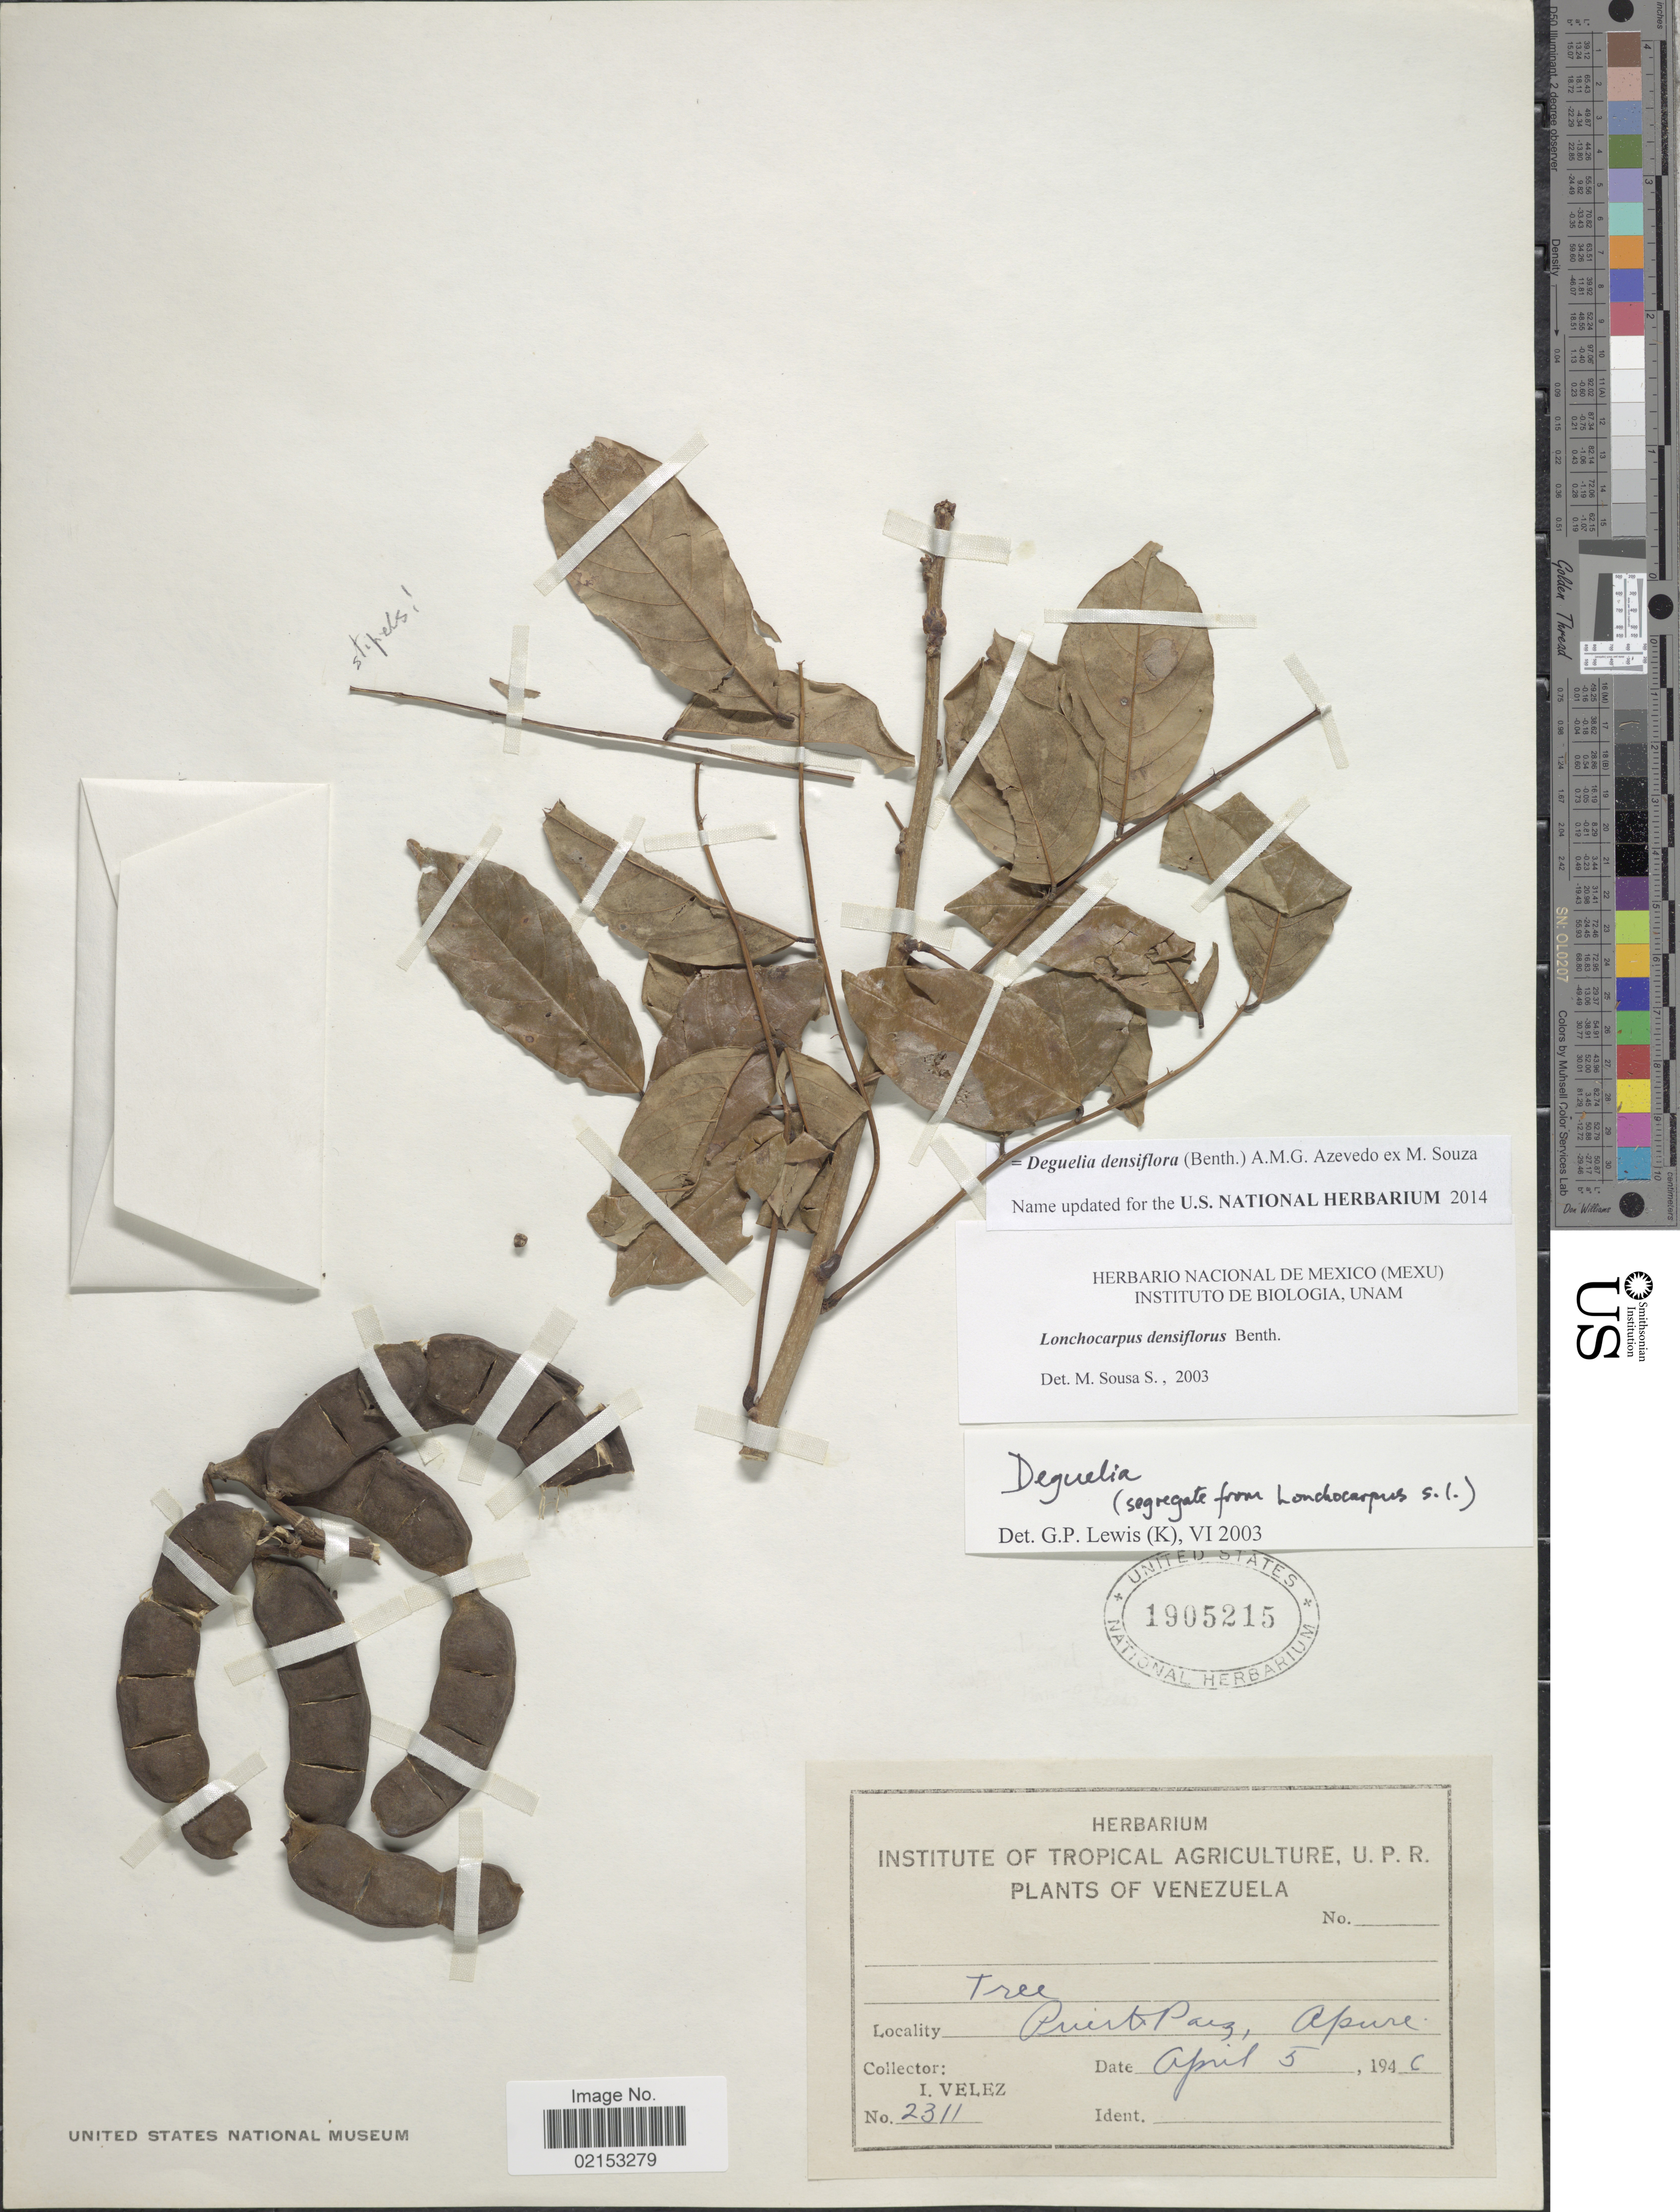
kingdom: Plantae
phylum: Tracheophyta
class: Magnoliopsida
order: Fabales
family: Fabaceae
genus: Deguelia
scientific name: Deguelia densiflora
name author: (Benth.) A.M.G. Azevedo ex M. Sousa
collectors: I. Velez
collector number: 2311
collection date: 1946-04-05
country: Venezuela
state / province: Apure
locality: Puerto Paez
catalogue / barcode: US 1905215